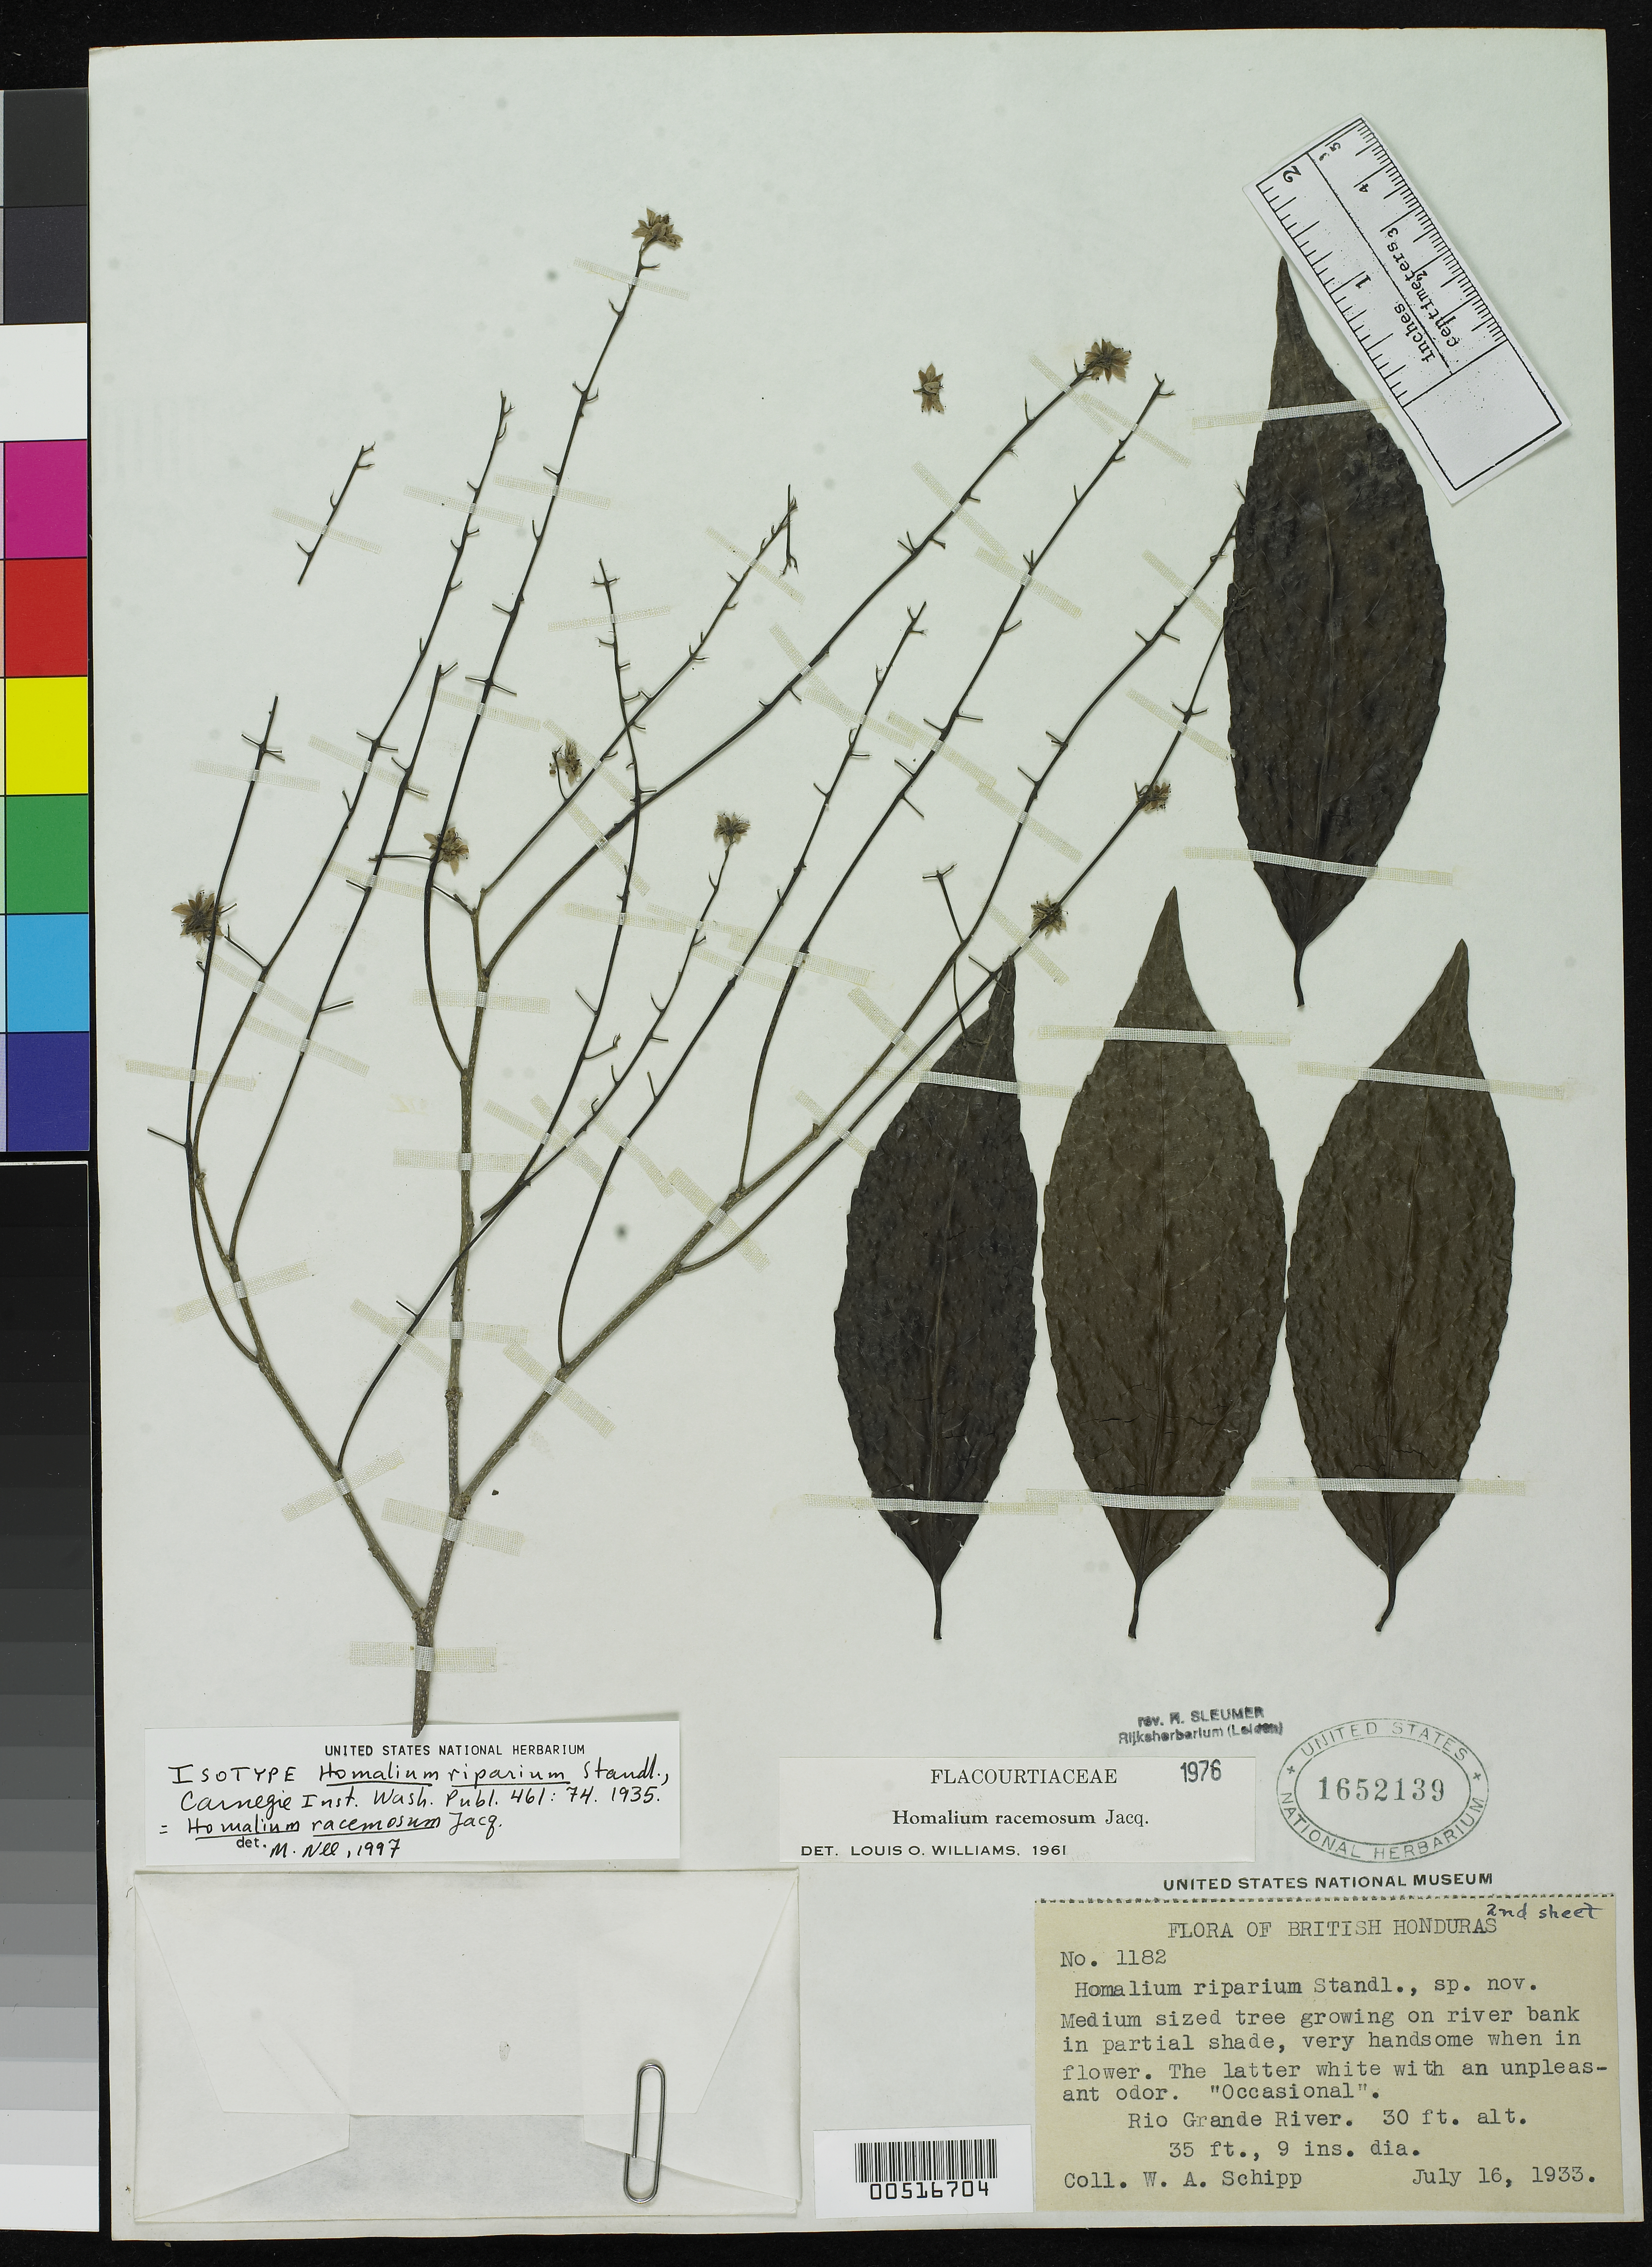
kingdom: Plantae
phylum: Tracheophyta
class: Magnoliopsida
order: Malpighiales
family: Salicaceae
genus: Homalium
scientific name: Homalium riparium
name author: Standl.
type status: Isotype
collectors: W. Schipp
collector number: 1182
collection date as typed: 16 Jul 1933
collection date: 1933-07-16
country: Belize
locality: Rio Grande River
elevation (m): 9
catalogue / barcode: US 1652139